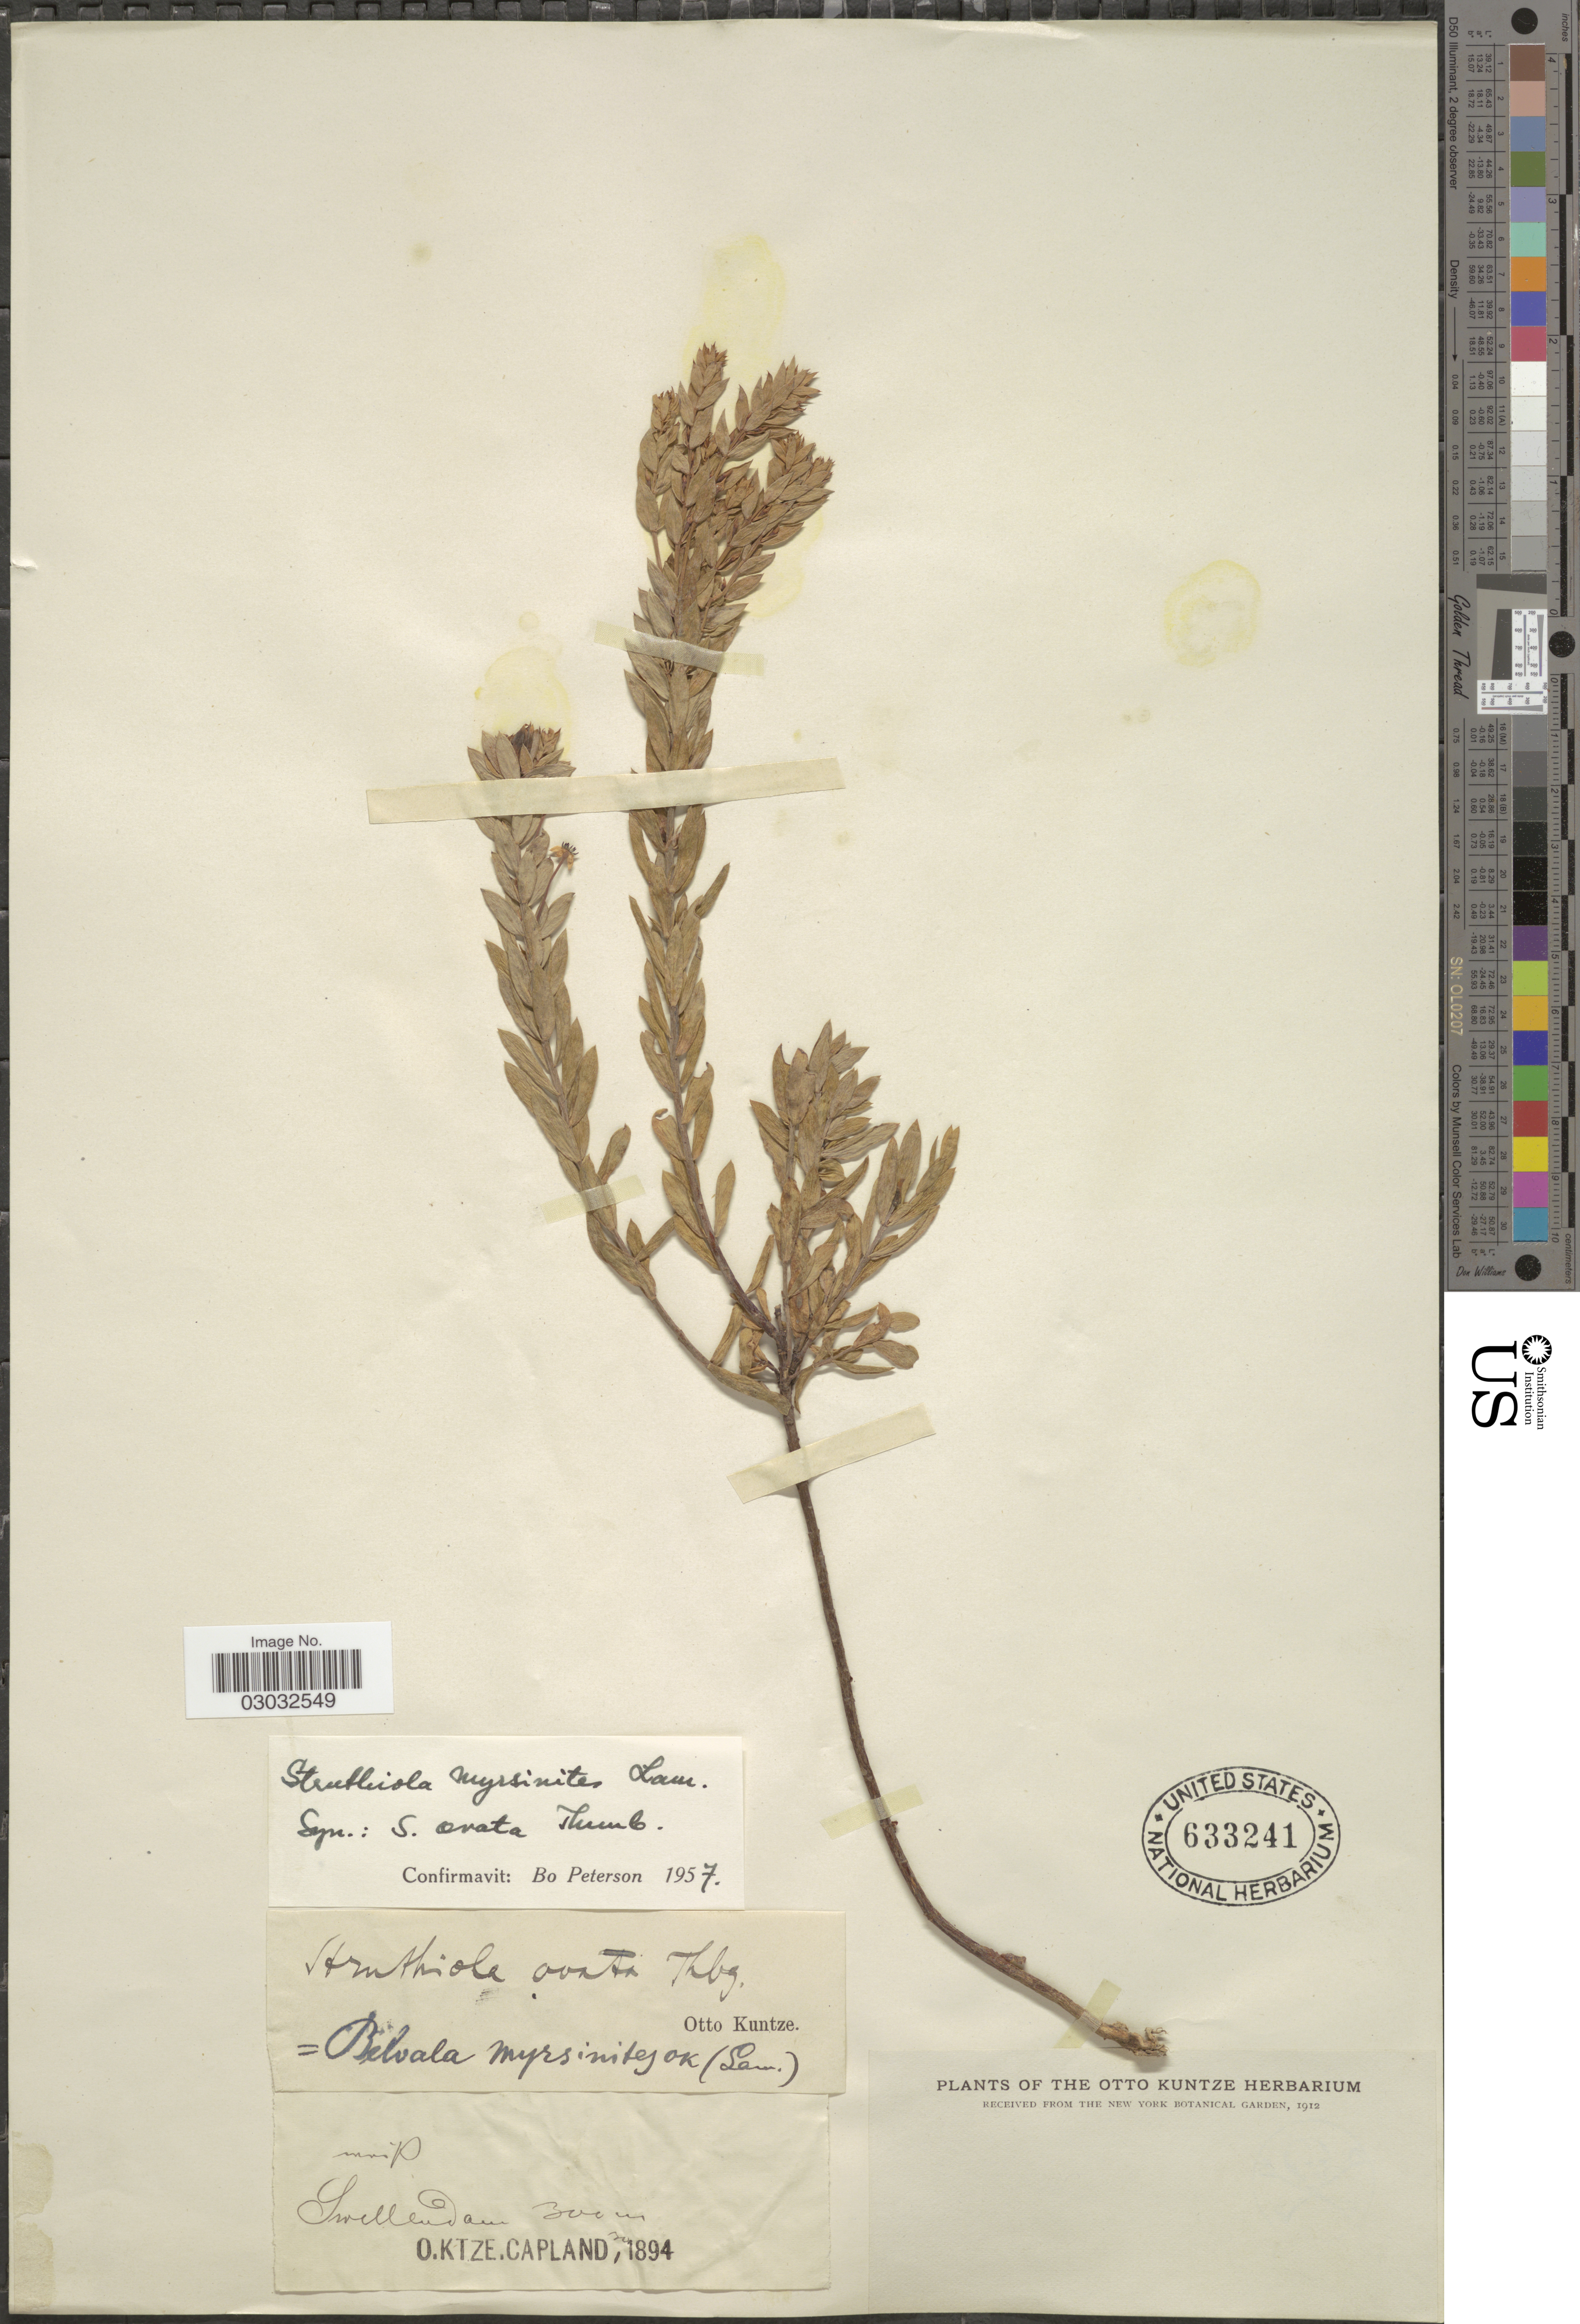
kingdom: Plantae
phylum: Tracheophyta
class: Magnoliopsida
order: Malvales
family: Thymelaeaceae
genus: Struthiola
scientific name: Struthiola myrsinites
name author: Lam.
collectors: C.E.O. Kuntze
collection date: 1894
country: South Africa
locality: Swellendam. Capland.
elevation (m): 300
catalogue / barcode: US 633241